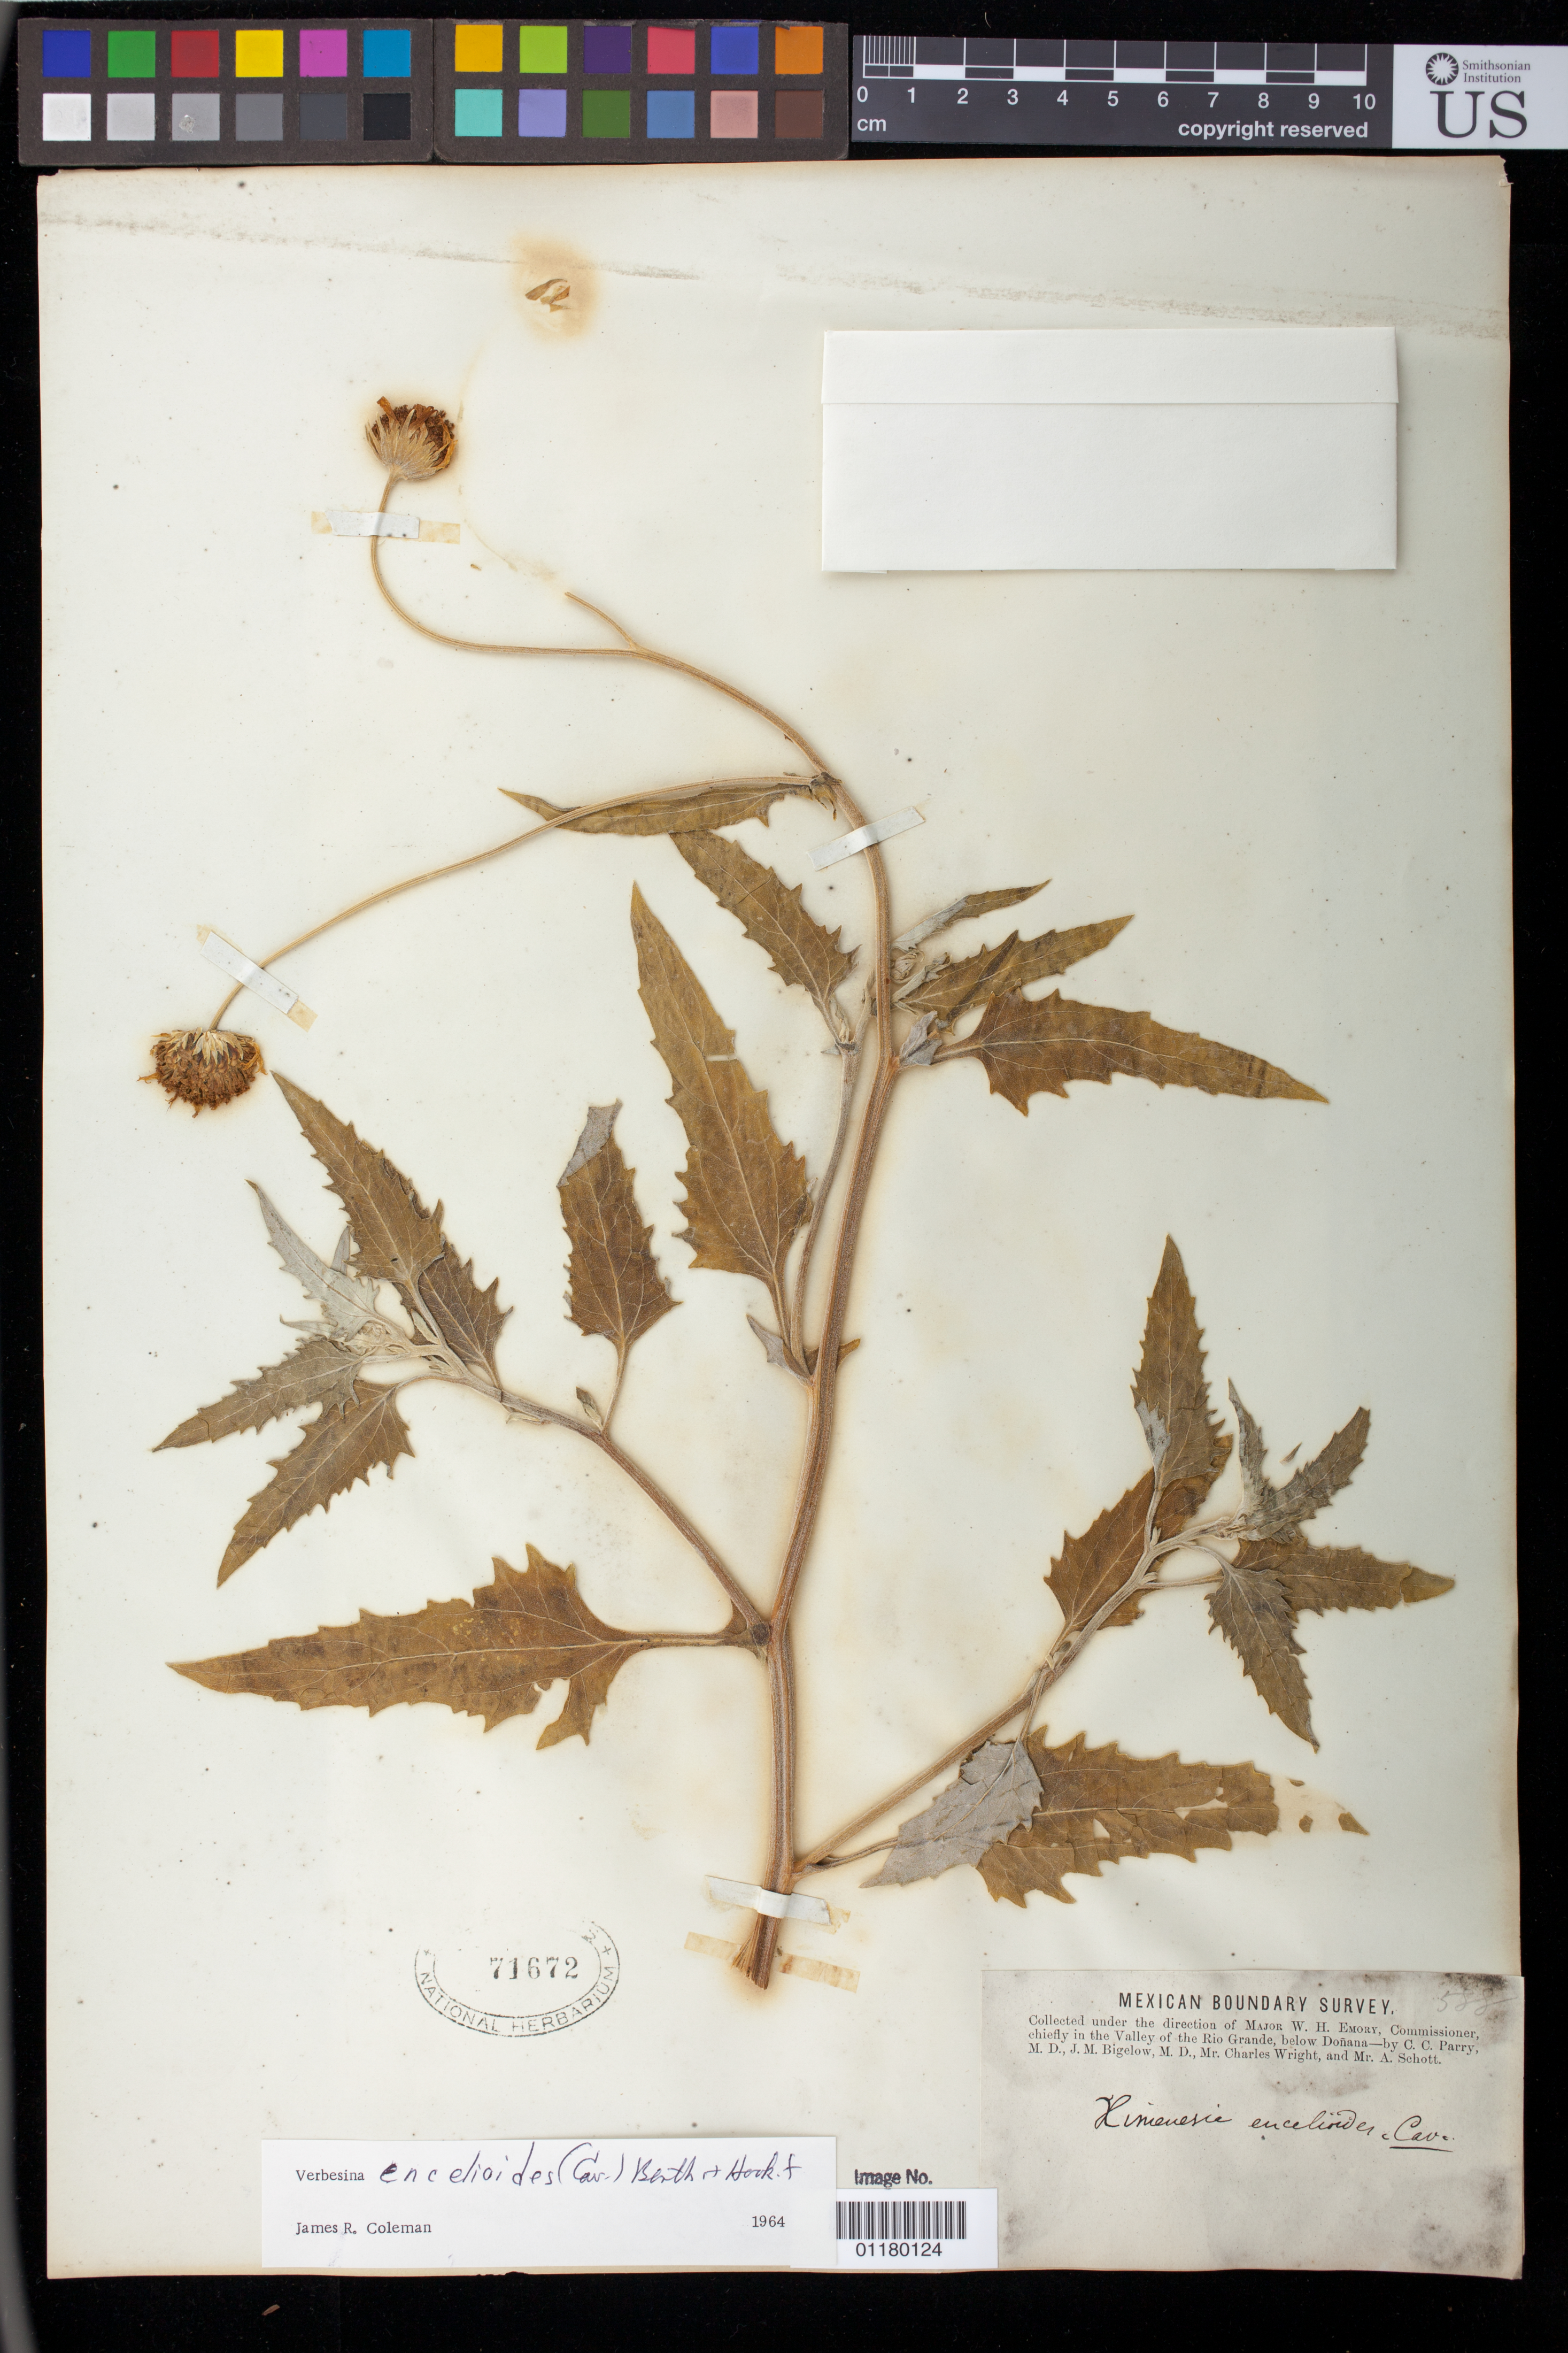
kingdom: Plantae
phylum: Tracheophyta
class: Magnoliopsida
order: Asterales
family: Asteraceae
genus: Verbesina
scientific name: Verbesina encelioides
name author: (Cav.) Benth. & Hook. ex A. Gray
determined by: Coleman, J. R.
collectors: C. C. Parry, J. M. Bigelow, C. Wright & A. C. V. Schott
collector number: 588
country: United States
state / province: New Mexico / Texas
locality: Valley of the Rio Grande, below Doñana.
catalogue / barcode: US 71672